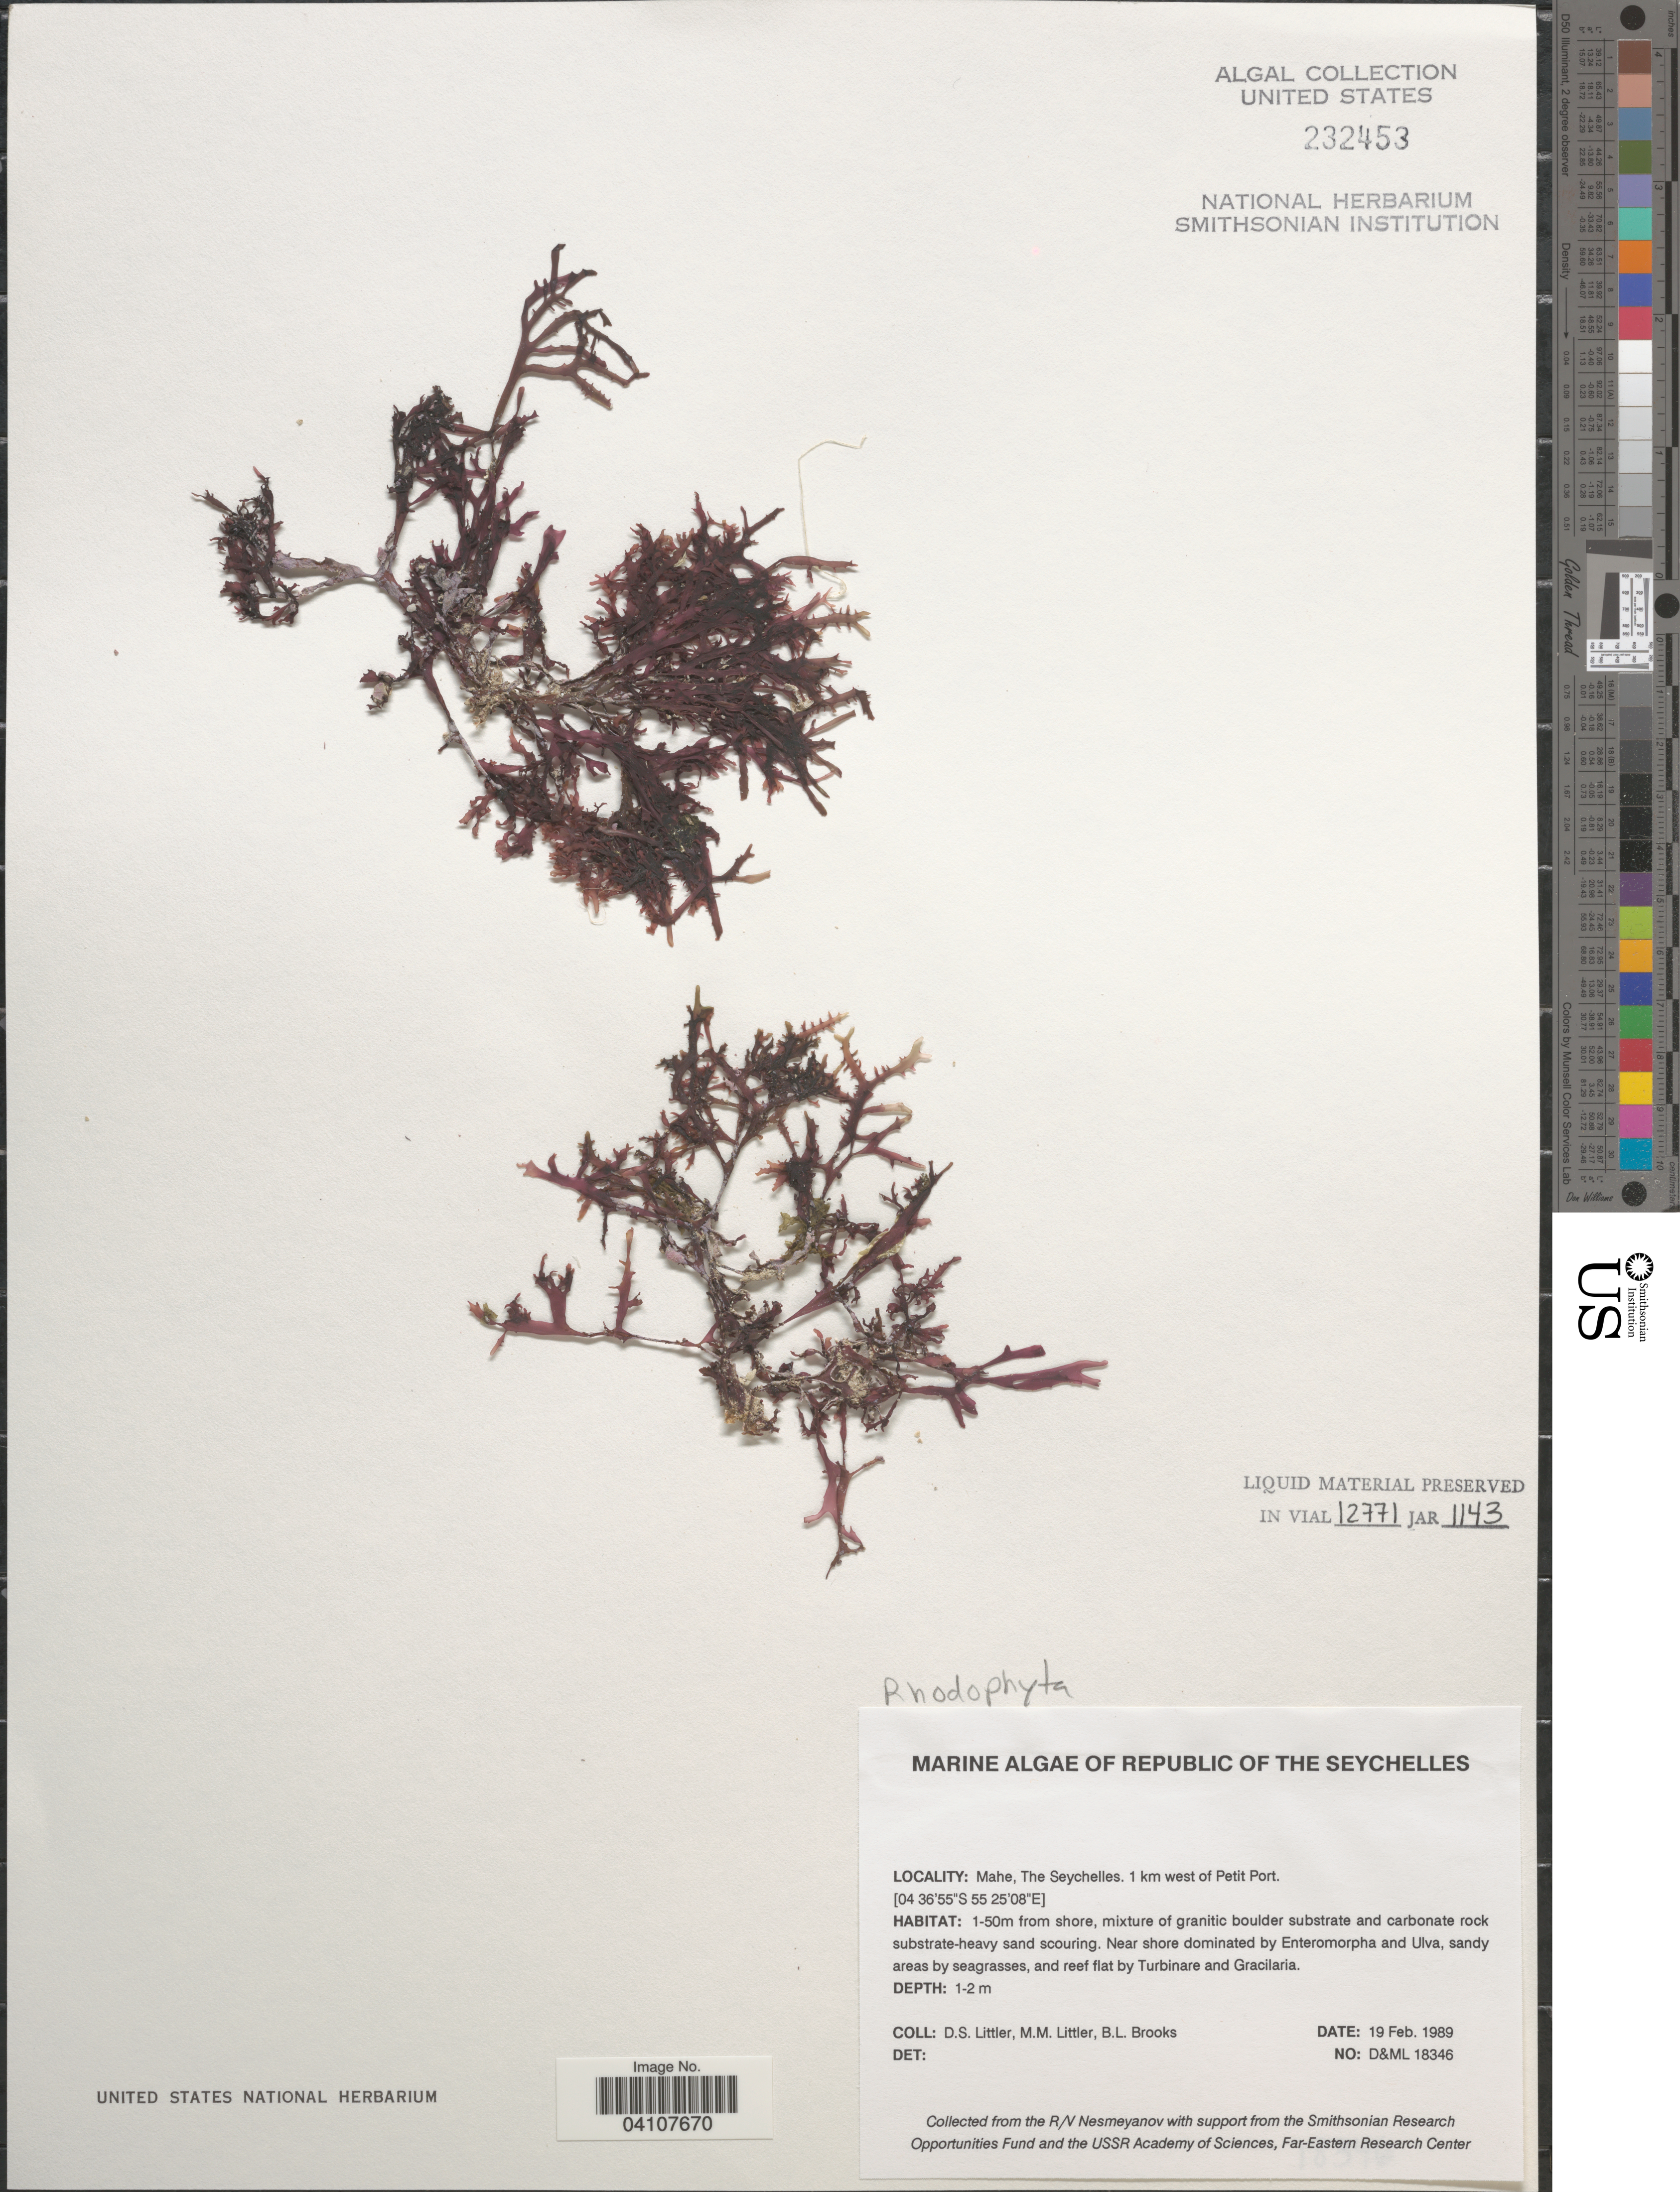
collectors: D. S. Littler & B. Brooks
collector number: D&ML18346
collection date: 1989-02-19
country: Seychelles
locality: Republic of the Seychelles. Mahe. 1 km west of Petit Port. 1-50m from shore.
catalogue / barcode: US 232453